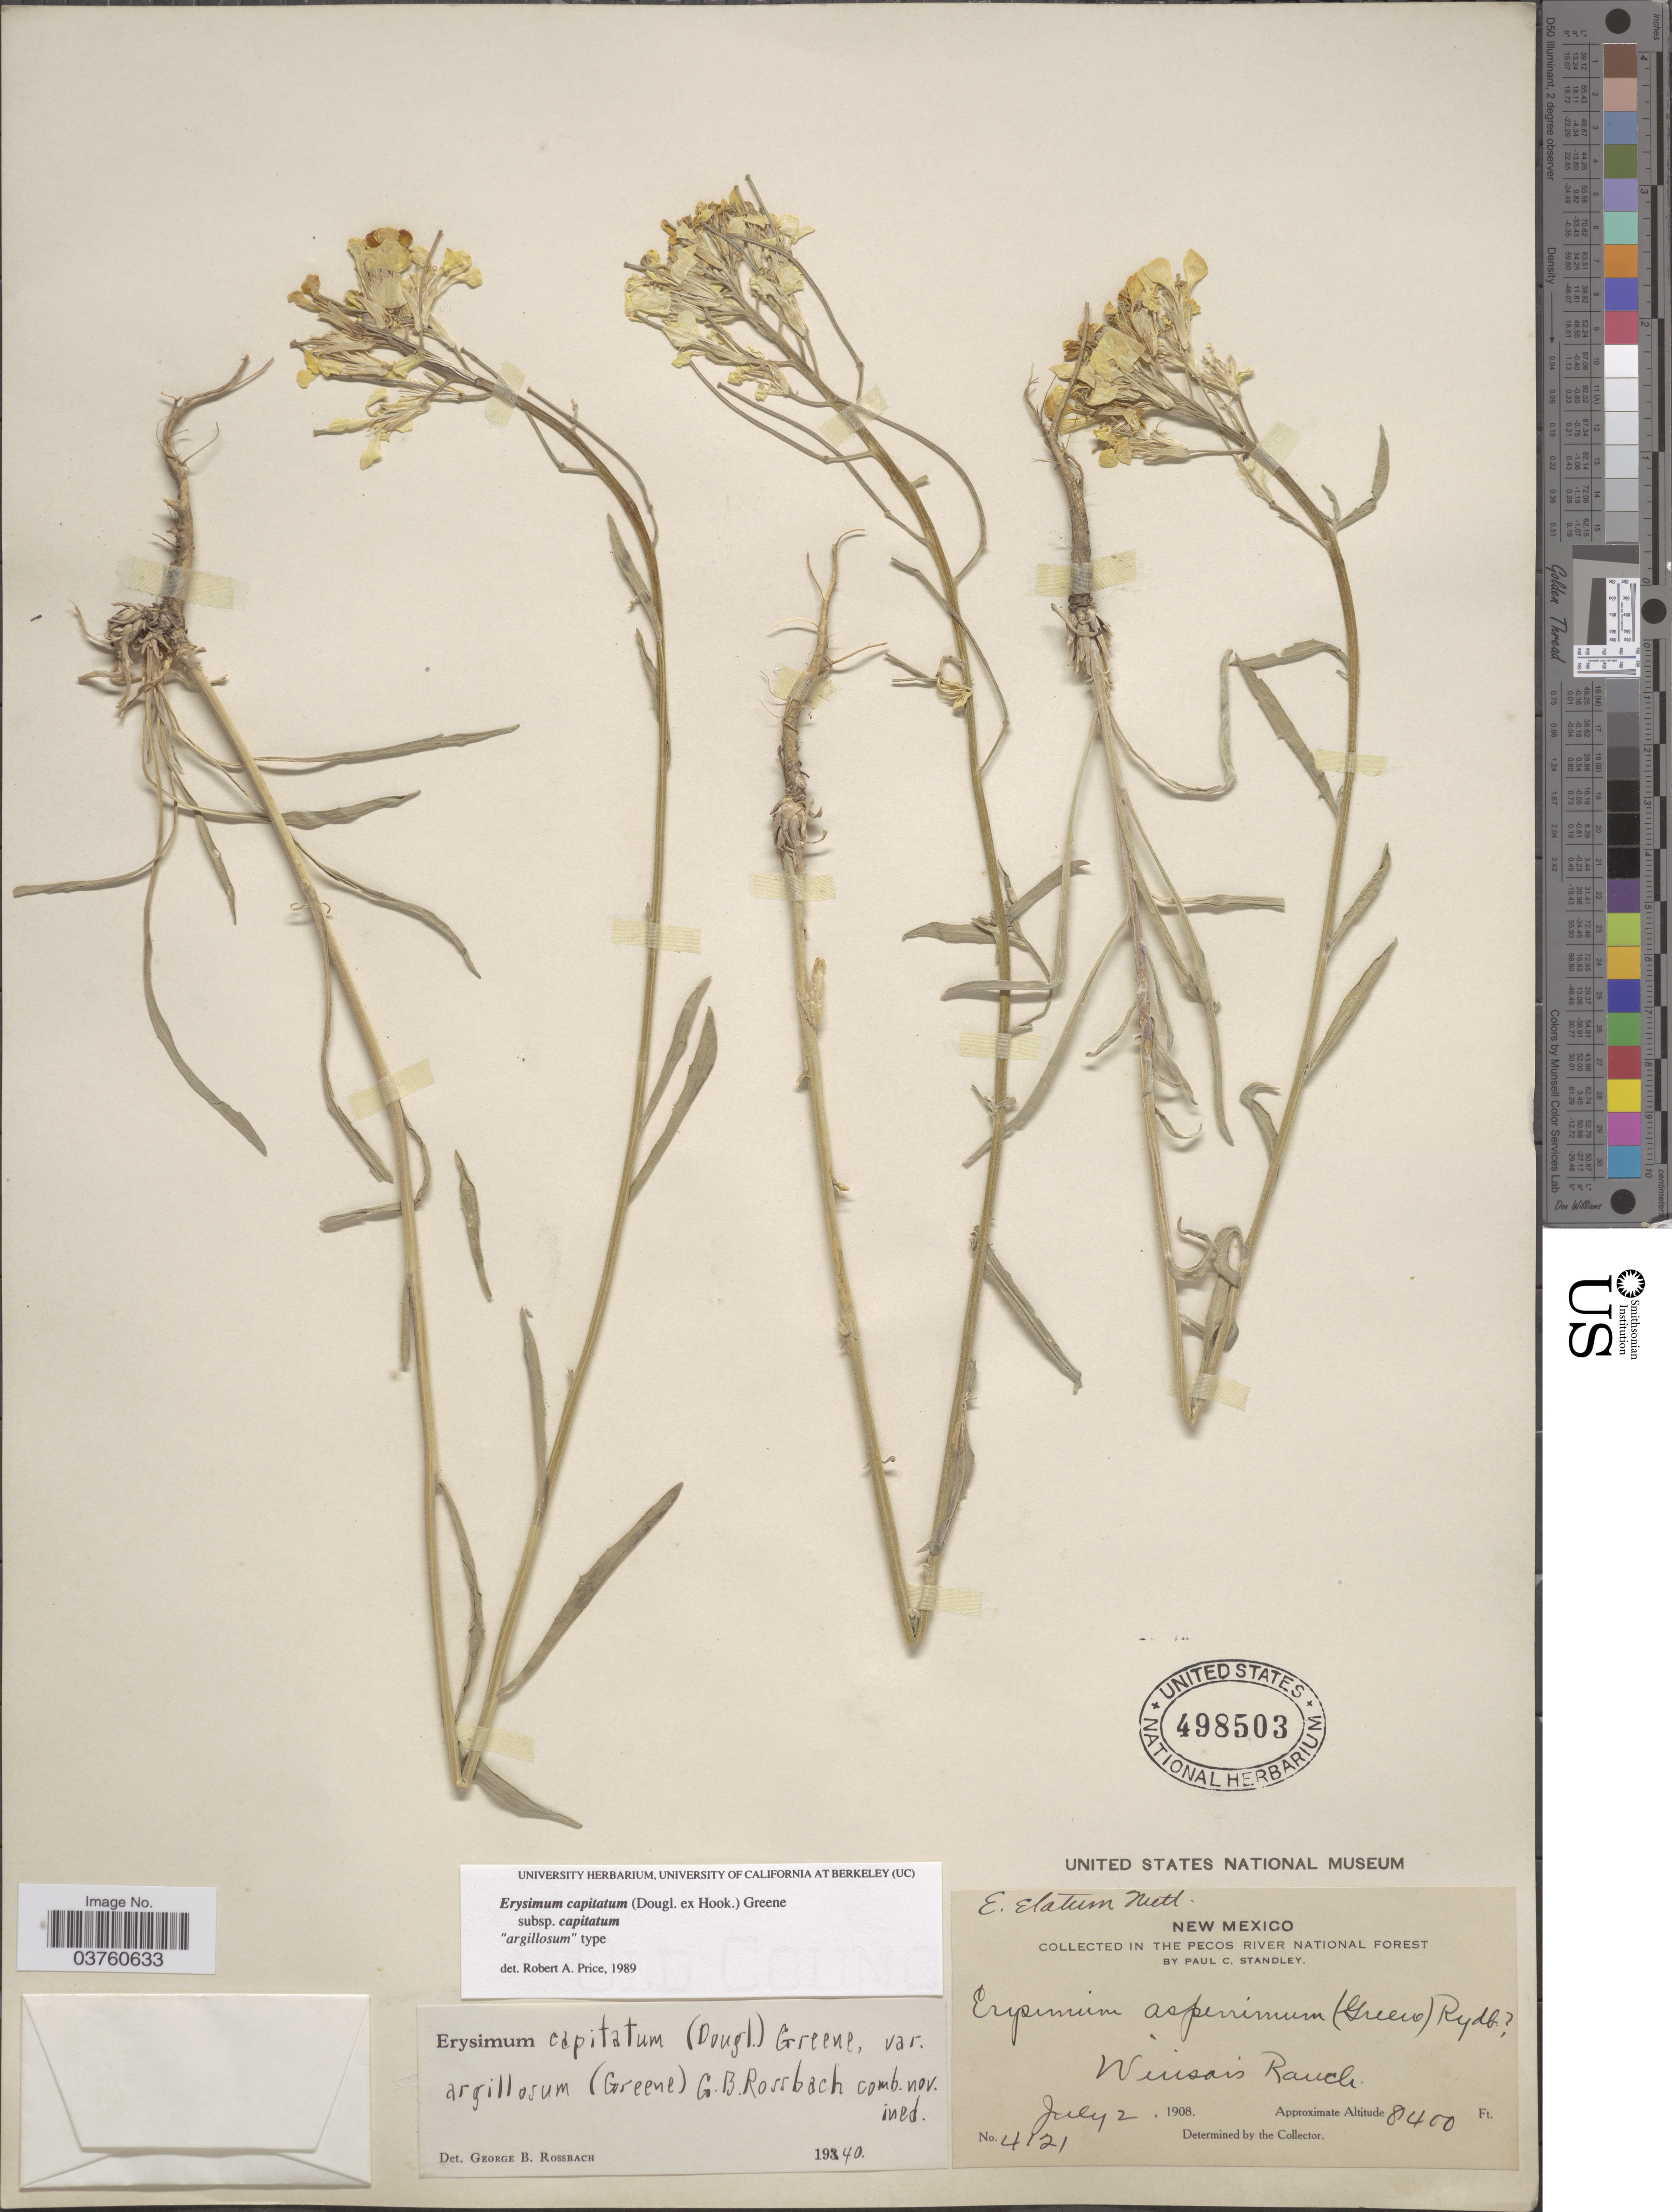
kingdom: Plantae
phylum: Tracheophyta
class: Magnoliopsida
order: Brassicales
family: Brassicaceae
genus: Erysimum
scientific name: Erysimum capitatum subsp. capitatum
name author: (Douglas ex Hook.) Greene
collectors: P. C. Standley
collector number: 4121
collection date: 1908-07-02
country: United States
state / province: New Mexico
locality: In The Pecos River National Forest. Winsor's Ranch.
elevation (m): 2560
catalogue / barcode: US 498503